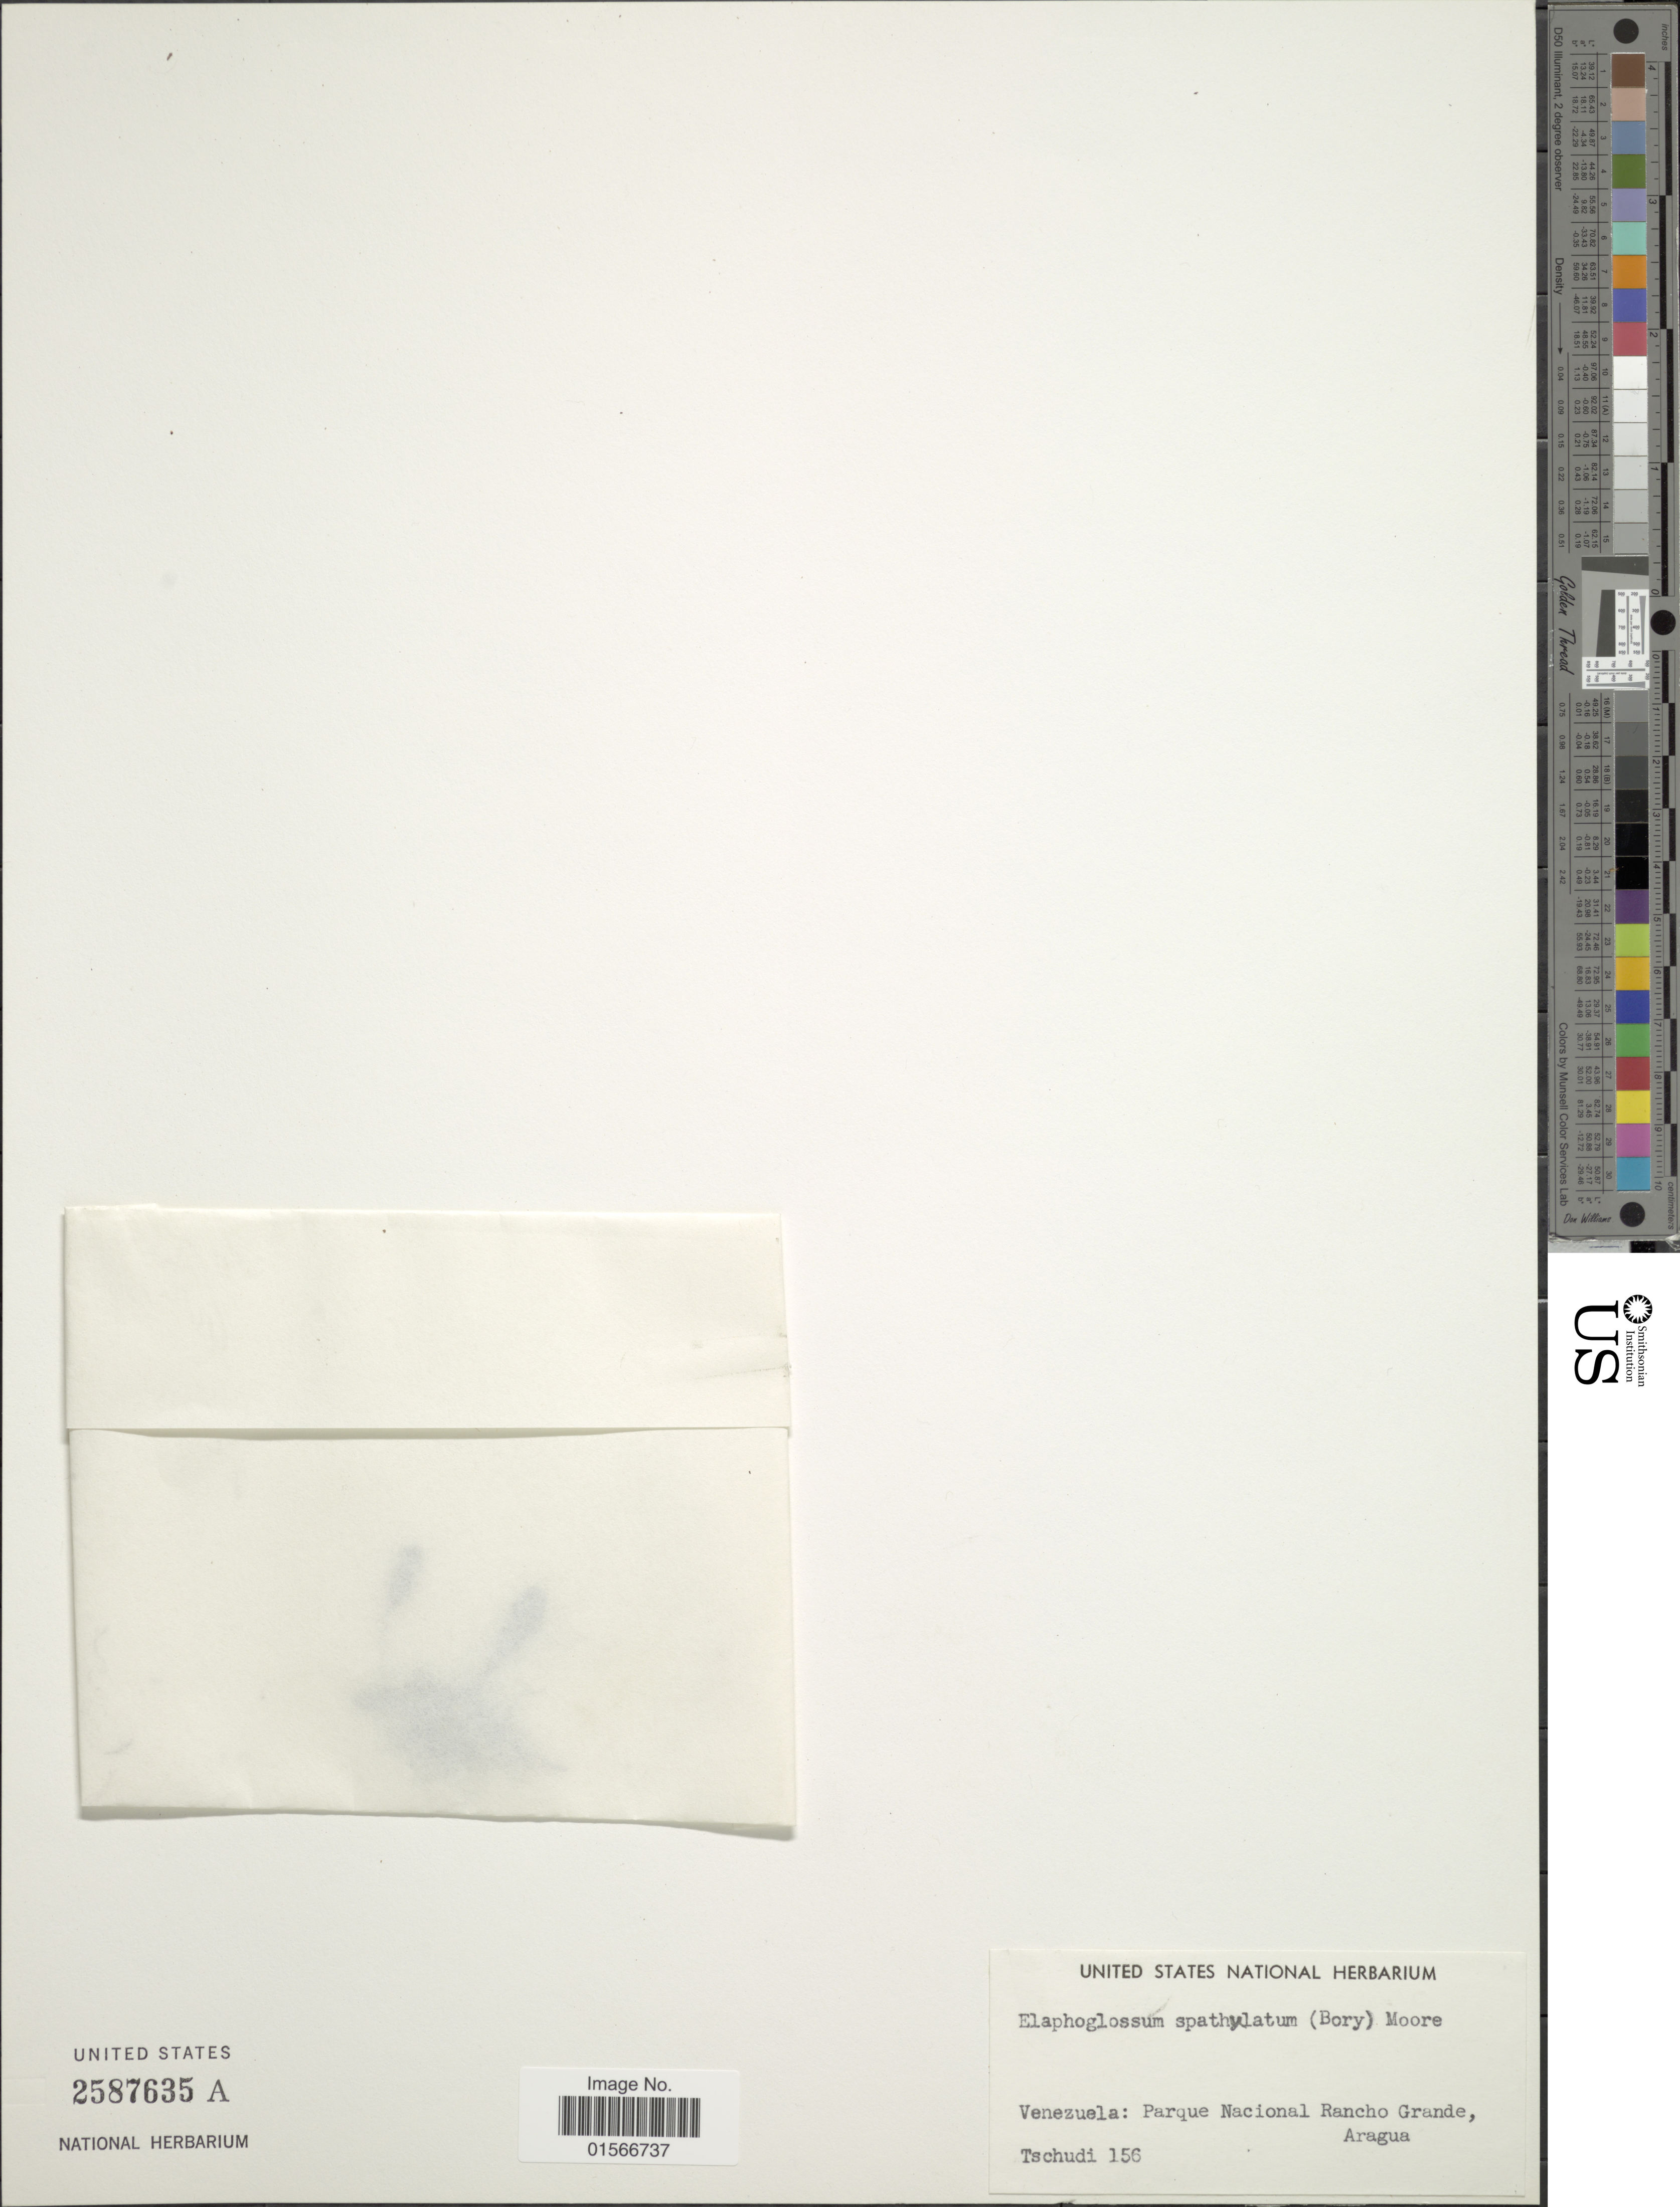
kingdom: Plantae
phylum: Tracheophyta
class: Polypodiopsida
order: Polypodiales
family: Dryopteridaceae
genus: Elaphoglossum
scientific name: Elaphoglossum jamesonii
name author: (Hook. & Grev.) T. Moore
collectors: Tschudi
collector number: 156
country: Venezuela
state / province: Aragua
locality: Parque Nacional Rancho Grande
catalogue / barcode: US 2587635A